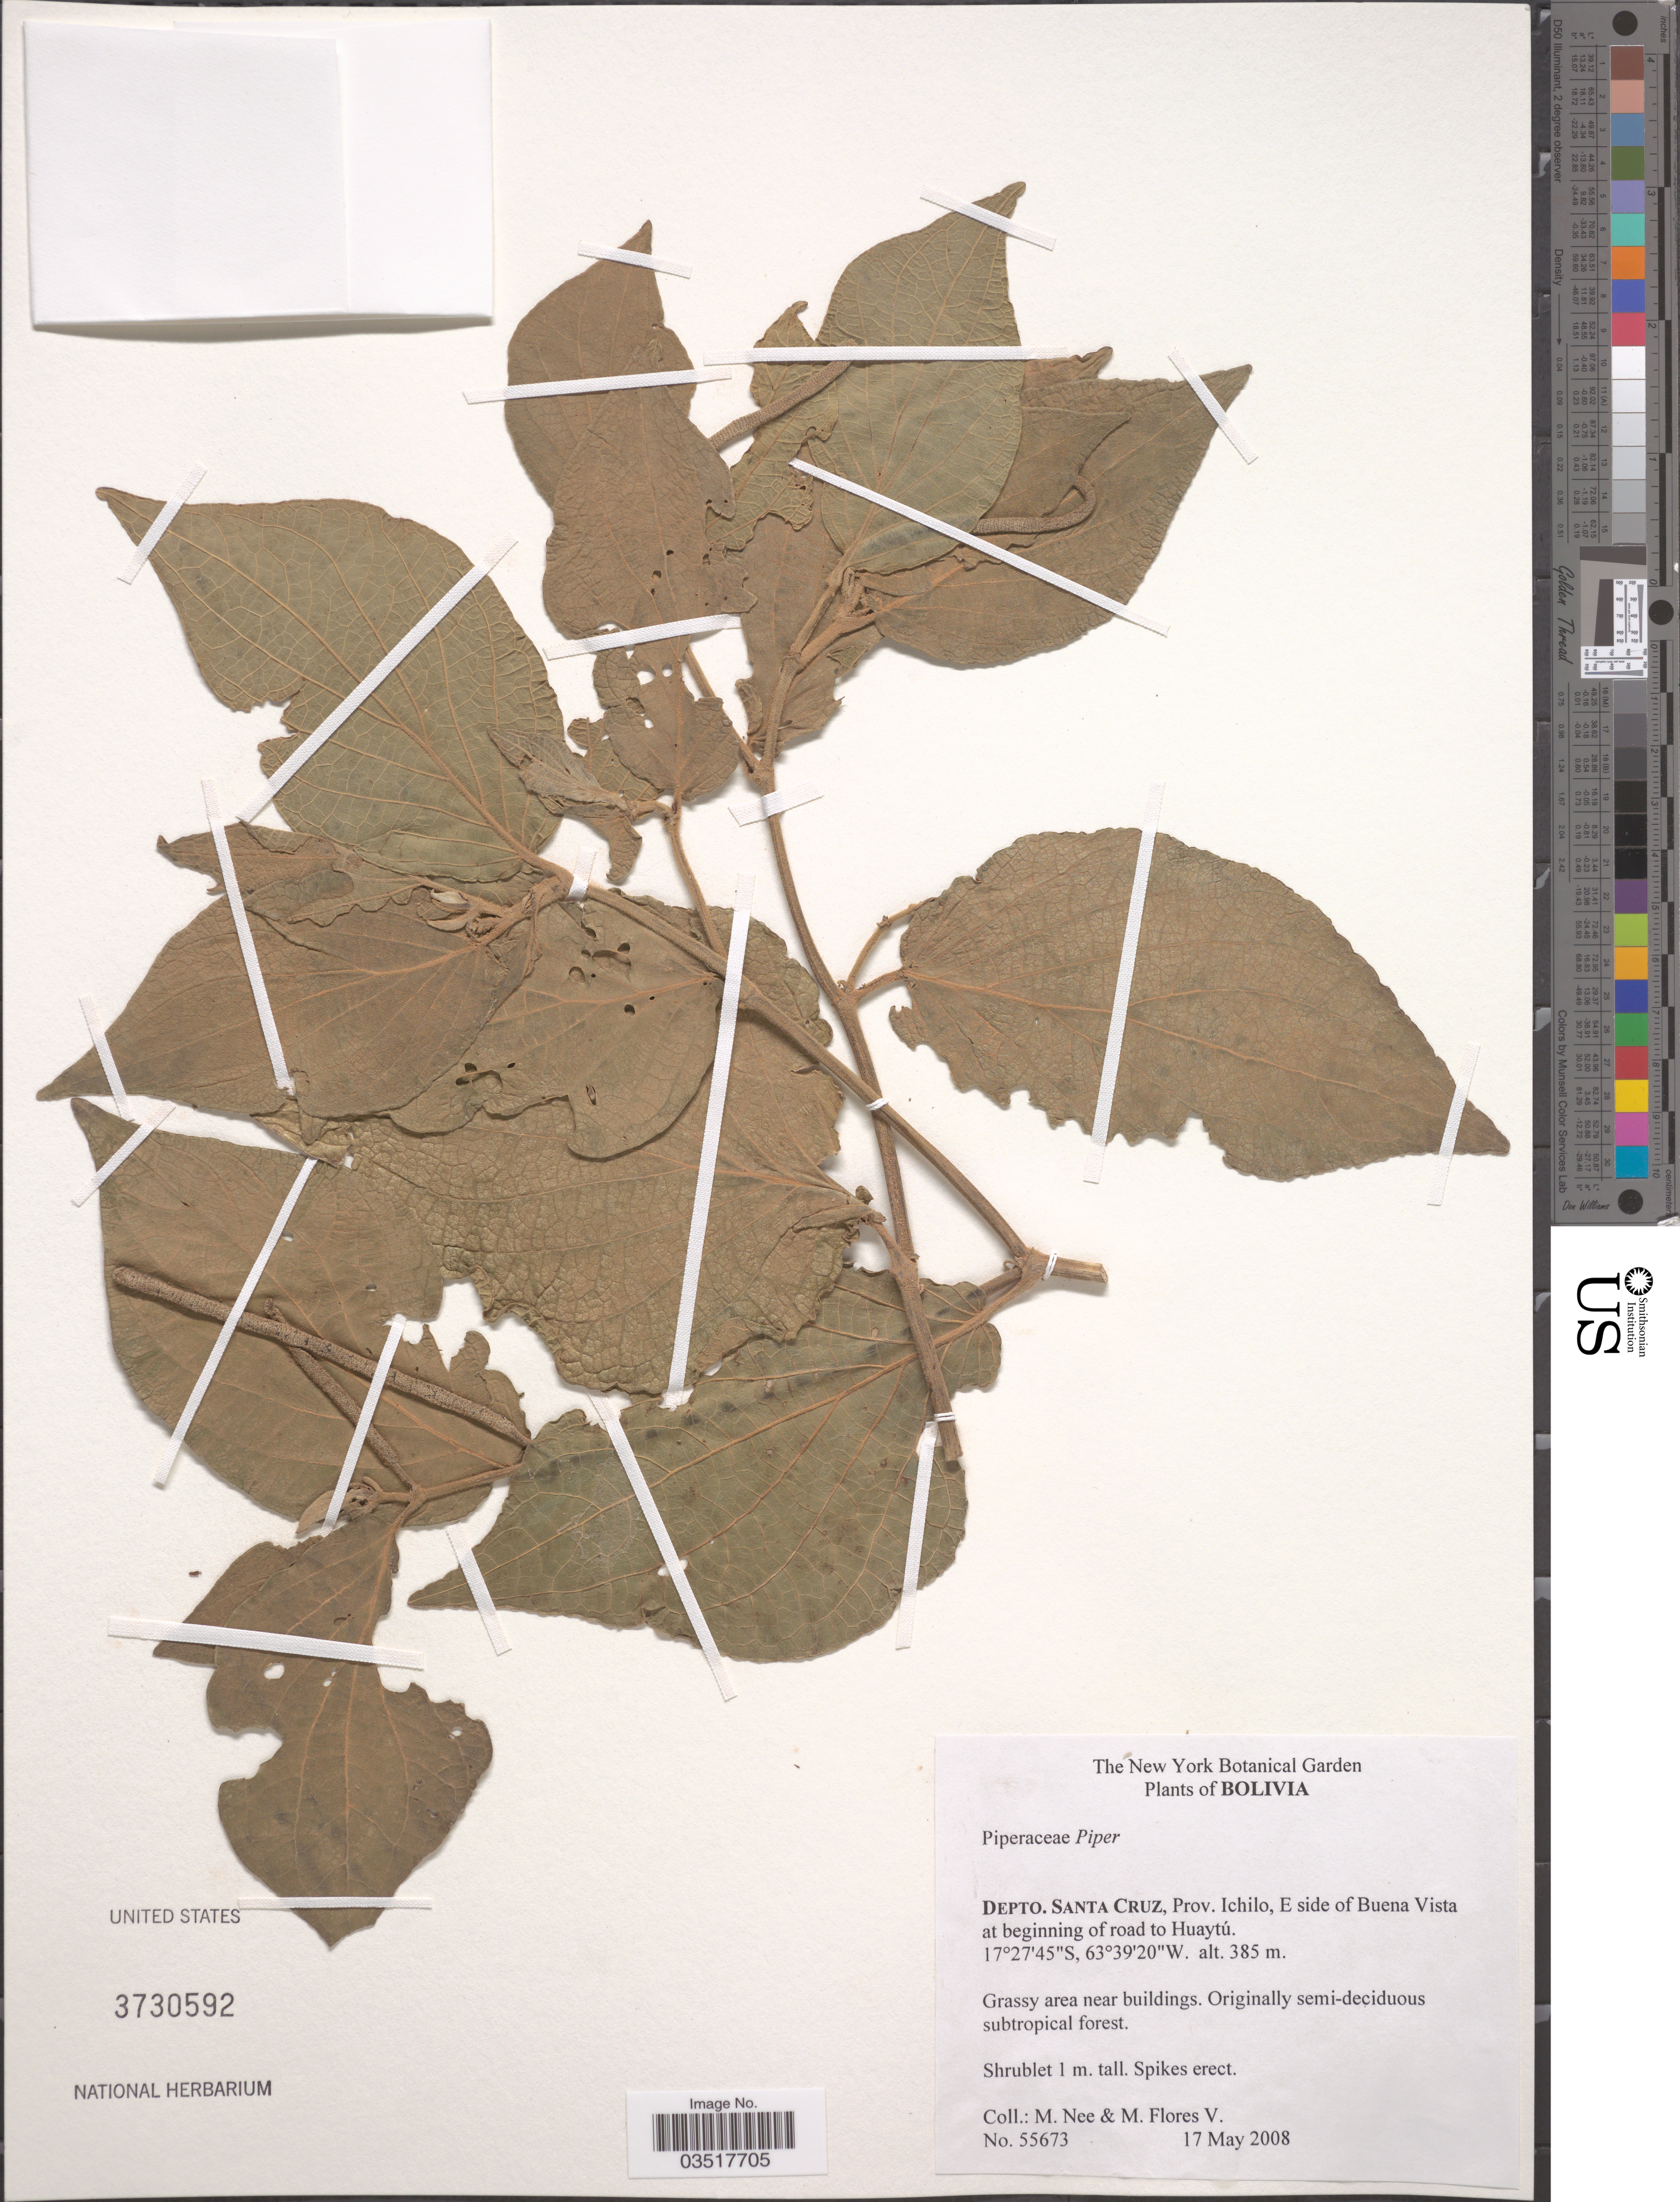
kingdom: Plantae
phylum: Tracheophyta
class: Magnoliopsida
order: Piperales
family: Piperaceae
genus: Piper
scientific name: Piper sp.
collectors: M. Nee & M. Flores Villegas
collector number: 55673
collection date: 2008-05-17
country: Bolivia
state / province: Santa Cruz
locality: Depto. Santa Cruz, Prov. Ichilo, E side of Buena Vista at beginning of road to Huaytú.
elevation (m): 385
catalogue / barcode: US 3730592